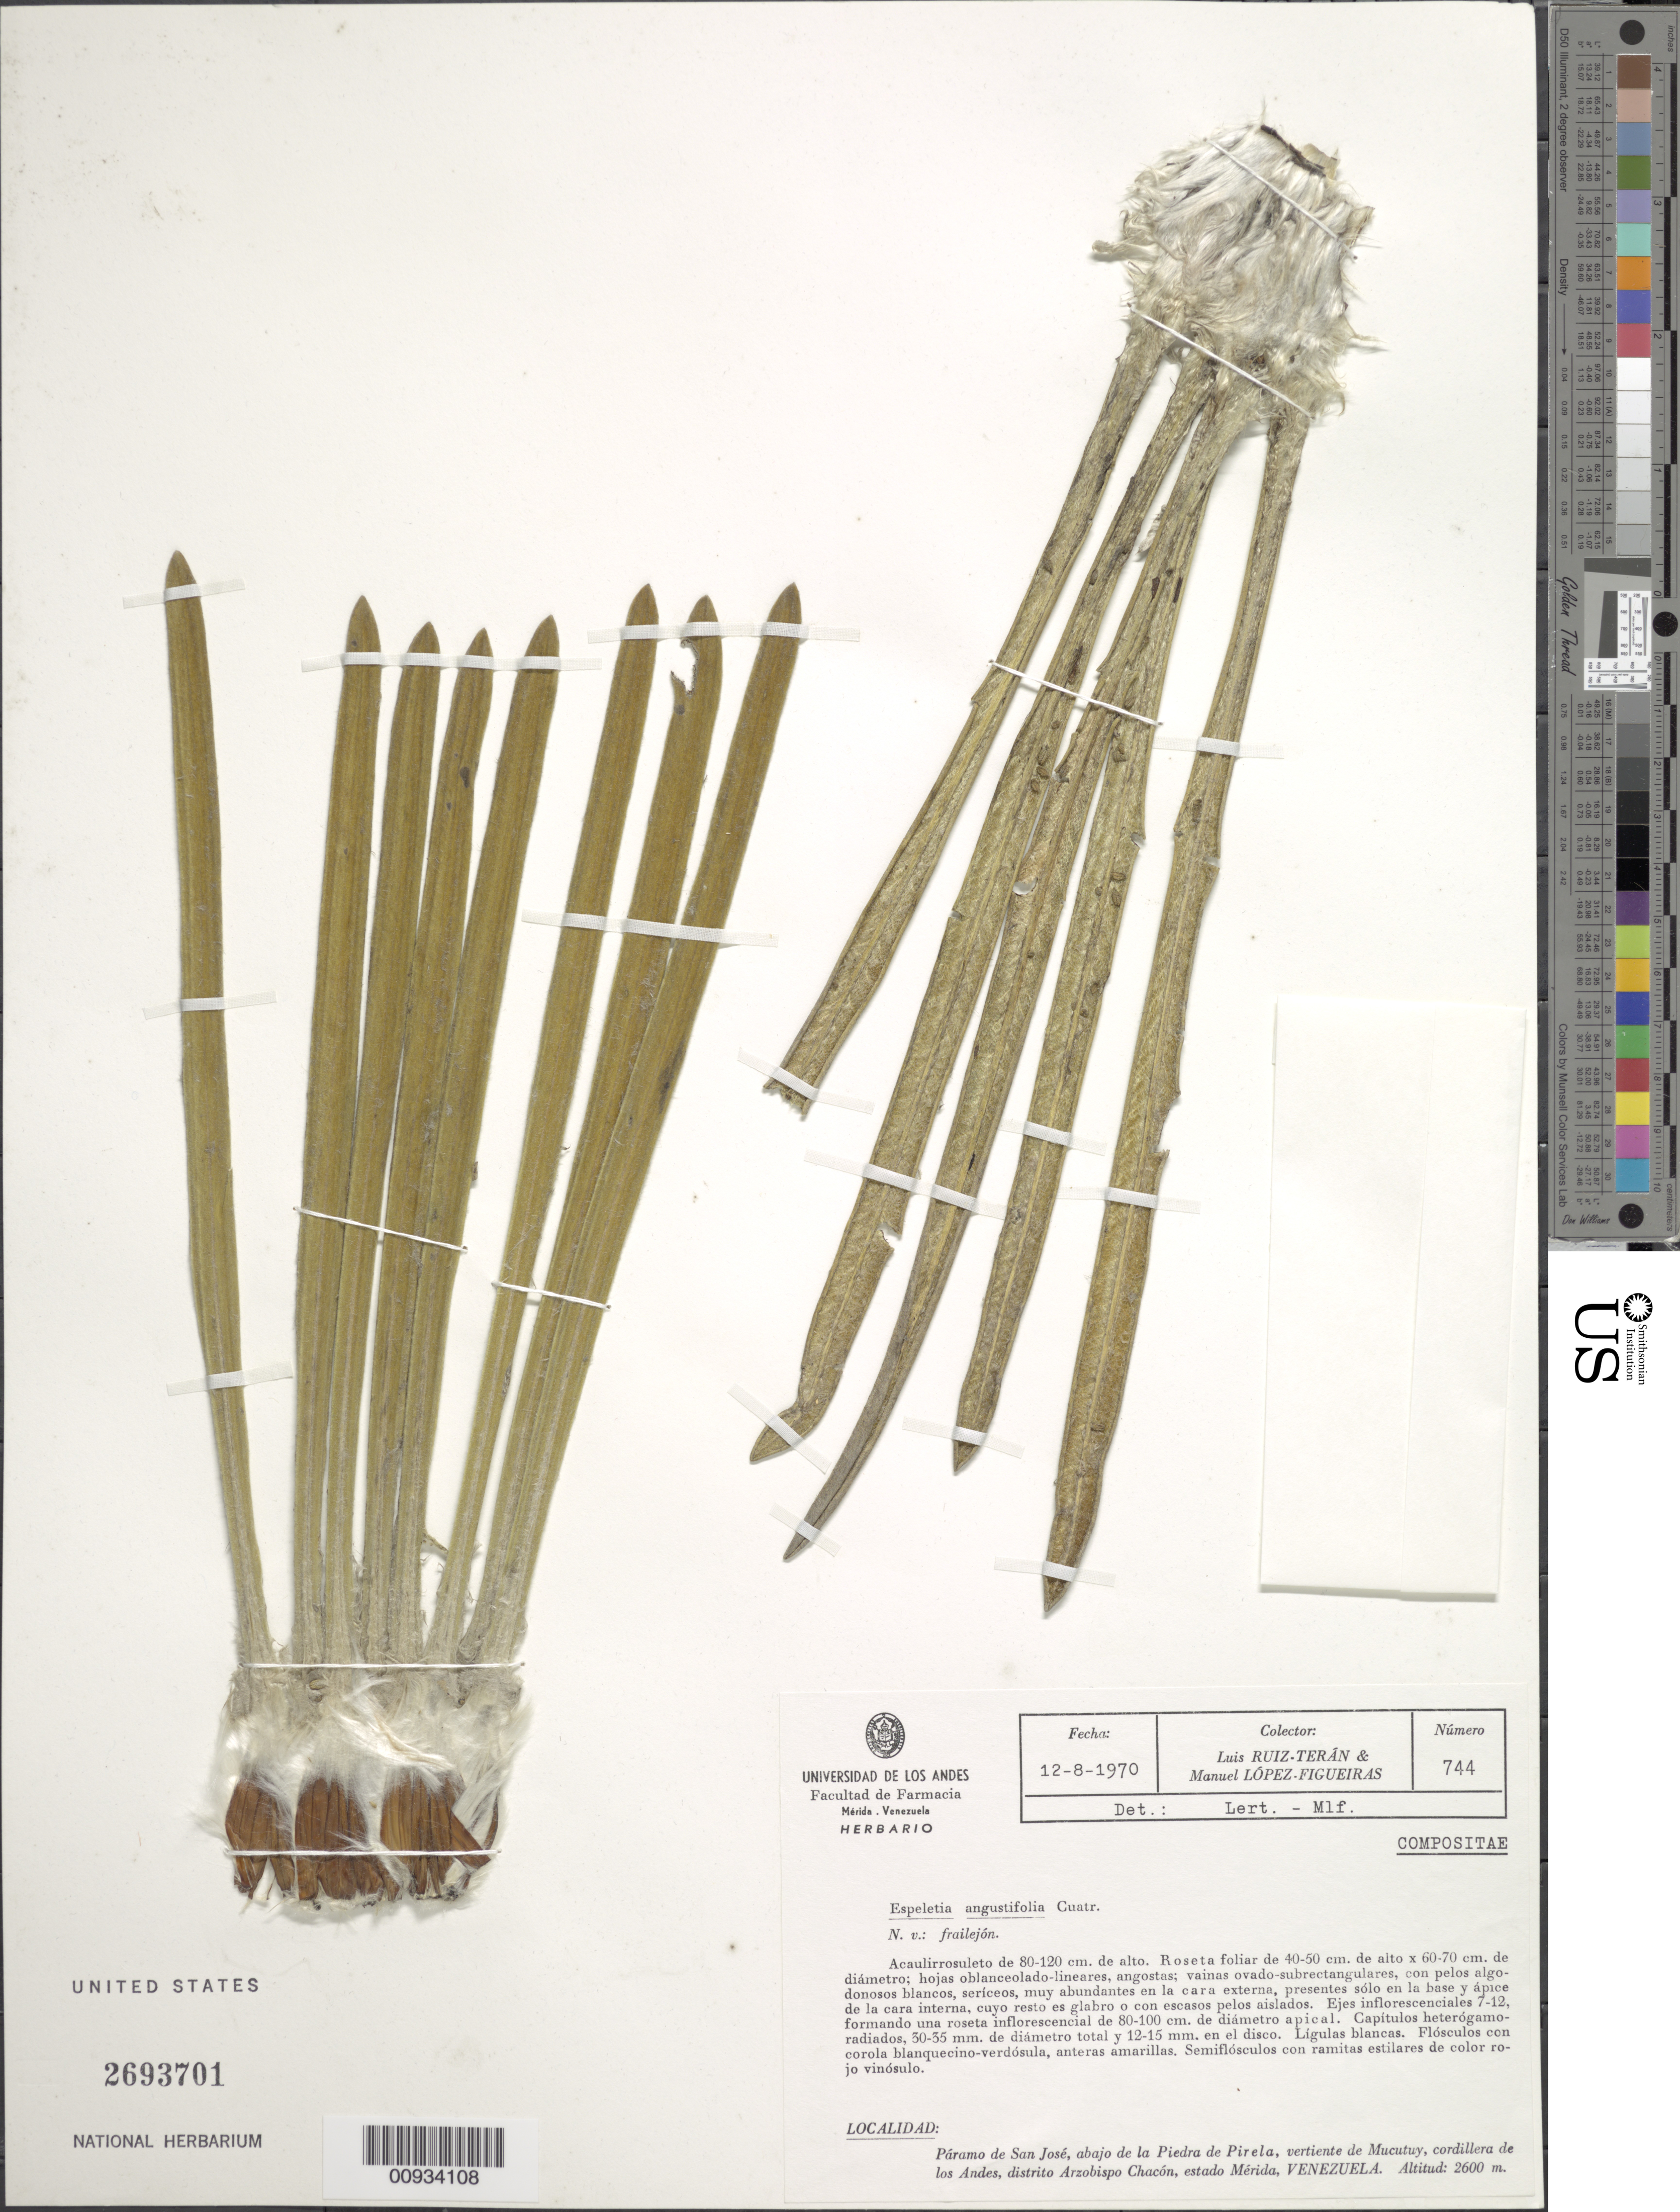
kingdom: Plantae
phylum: Tracheophyta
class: Magnoliopsida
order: Asterales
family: Asteraceae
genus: Espeletiopsis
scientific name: Espeletiopsis angustifolia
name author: (Cuatrec.) Cuatrec.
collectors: L. Teran & M. López Figueiras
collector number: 744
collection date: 1970-08-12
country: Venezuela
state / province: Mérida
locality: Paramo de San Jose, abajo de la Piedra de Pirela, vertiente de Mucutuy, Cordillera de Los Andes, Distrito Arzobispo Chacon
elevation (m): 2600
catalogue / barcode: US 2693701